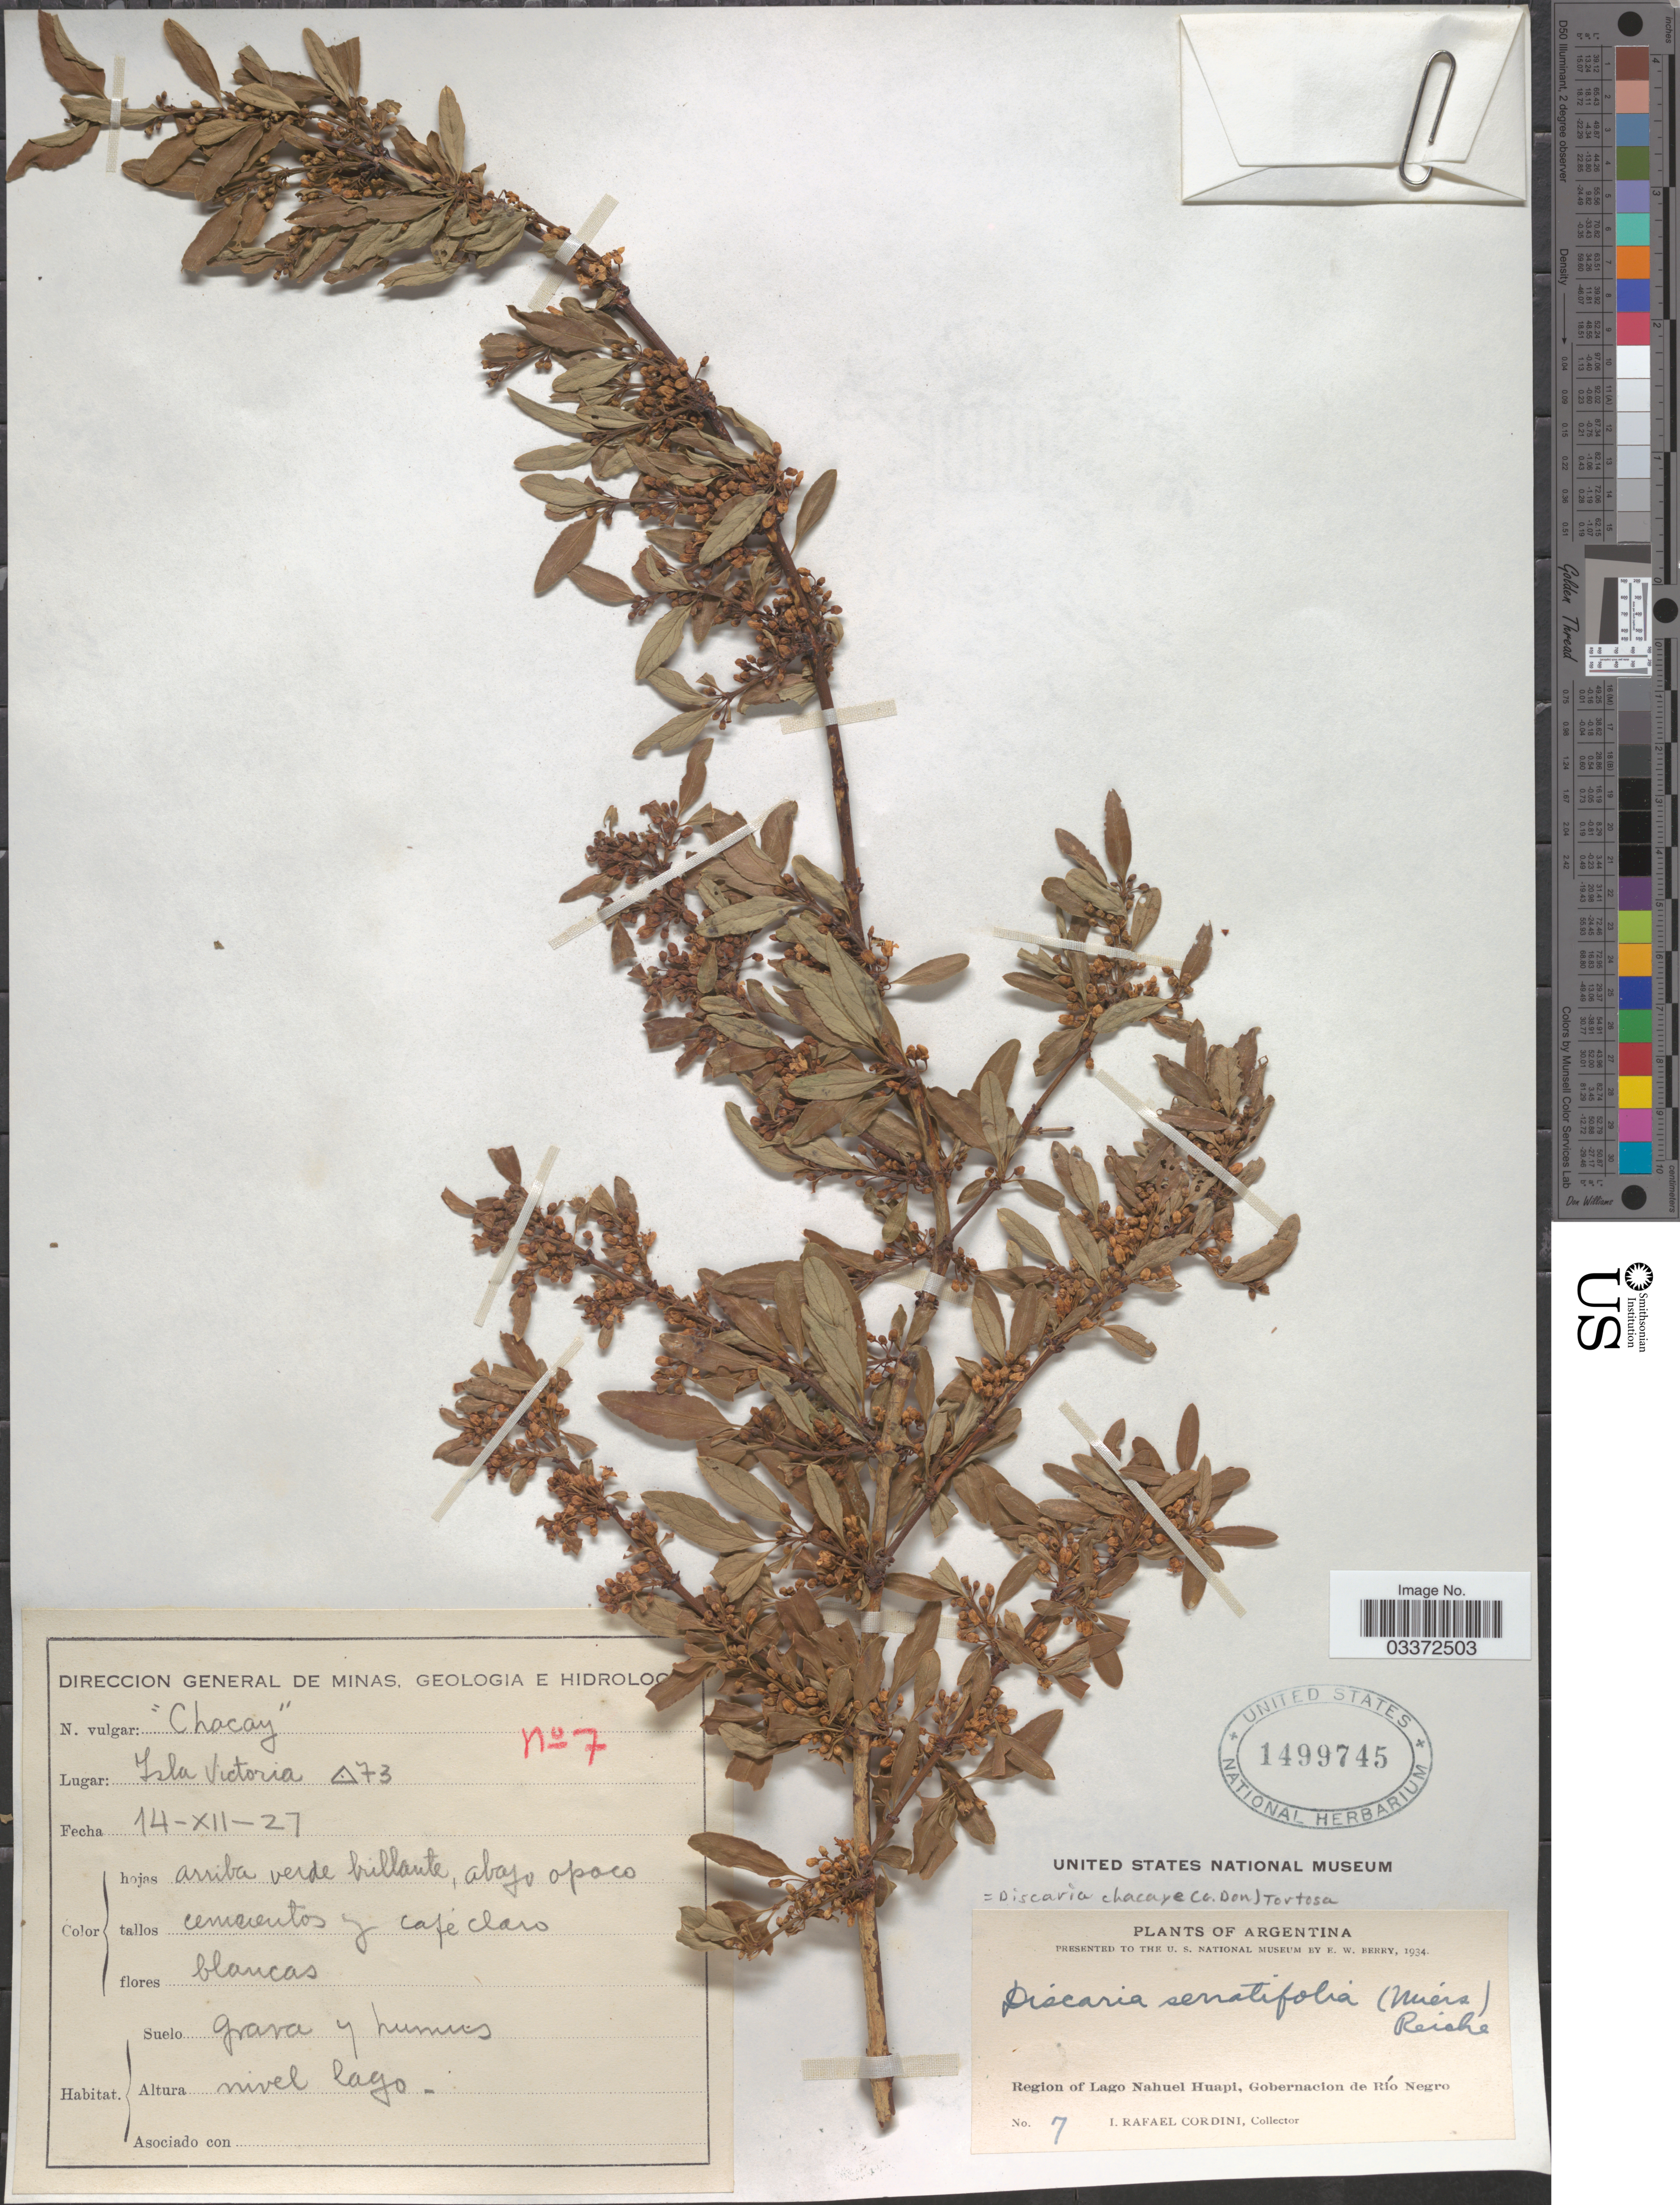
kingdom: Plantae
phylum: Tracheophyta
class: Magnoliopsida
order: Rosales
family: Rhamnaceae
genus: Discaria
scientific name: Discaria chacaye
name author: (G. Don) Tortosa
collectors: I. Cordini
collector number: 7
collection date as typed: Transcribed d/m/y: 14/12/27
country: Argentina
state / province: Rio Negro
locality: Isla Victoria. Region of Lago Nahuel Huapi, Gobernacion de Río Negro.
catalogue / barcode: US 1499745